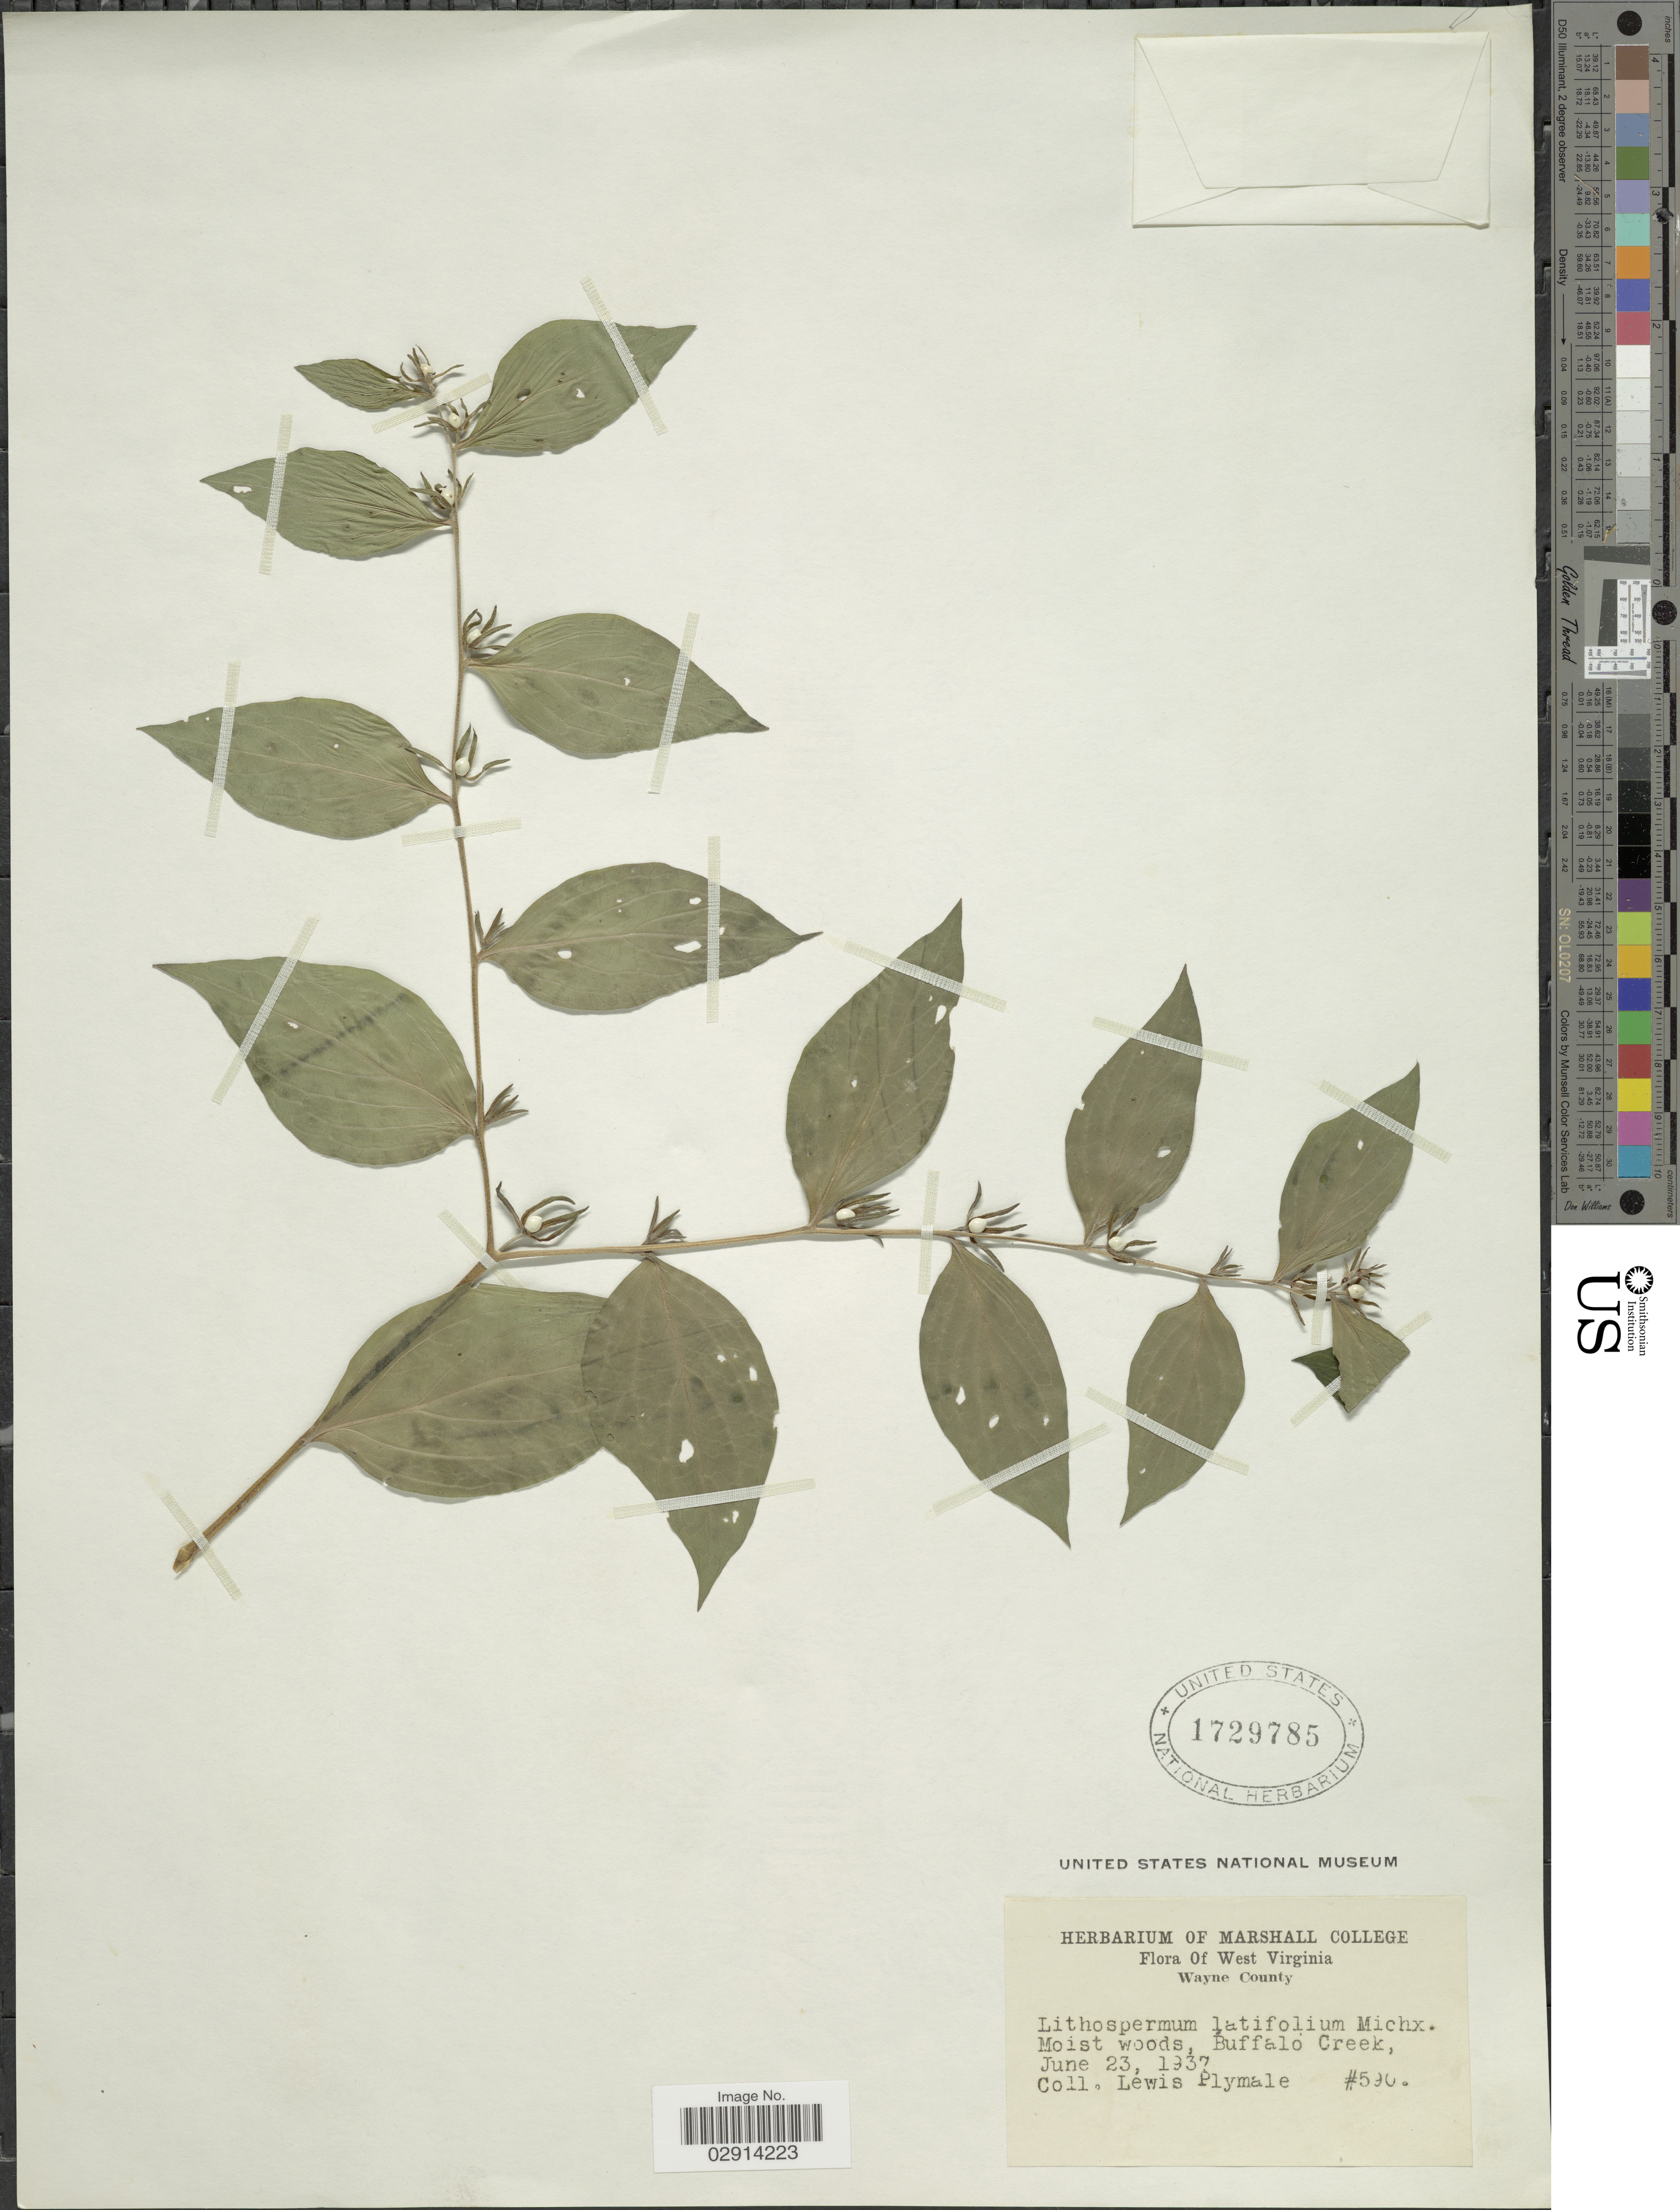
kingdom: Plantae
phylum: Tracheophyta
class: Magnoliopsida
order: Boraginales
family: Boraginaceae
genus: Lithospermum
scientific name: Lithospermum latifolium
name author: Michx.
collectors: L. Plymale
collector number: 590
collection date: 1937-06-23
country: United States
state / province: West Virginia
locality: Moist woods, Buffalo Creek.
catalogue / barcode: US 1729785